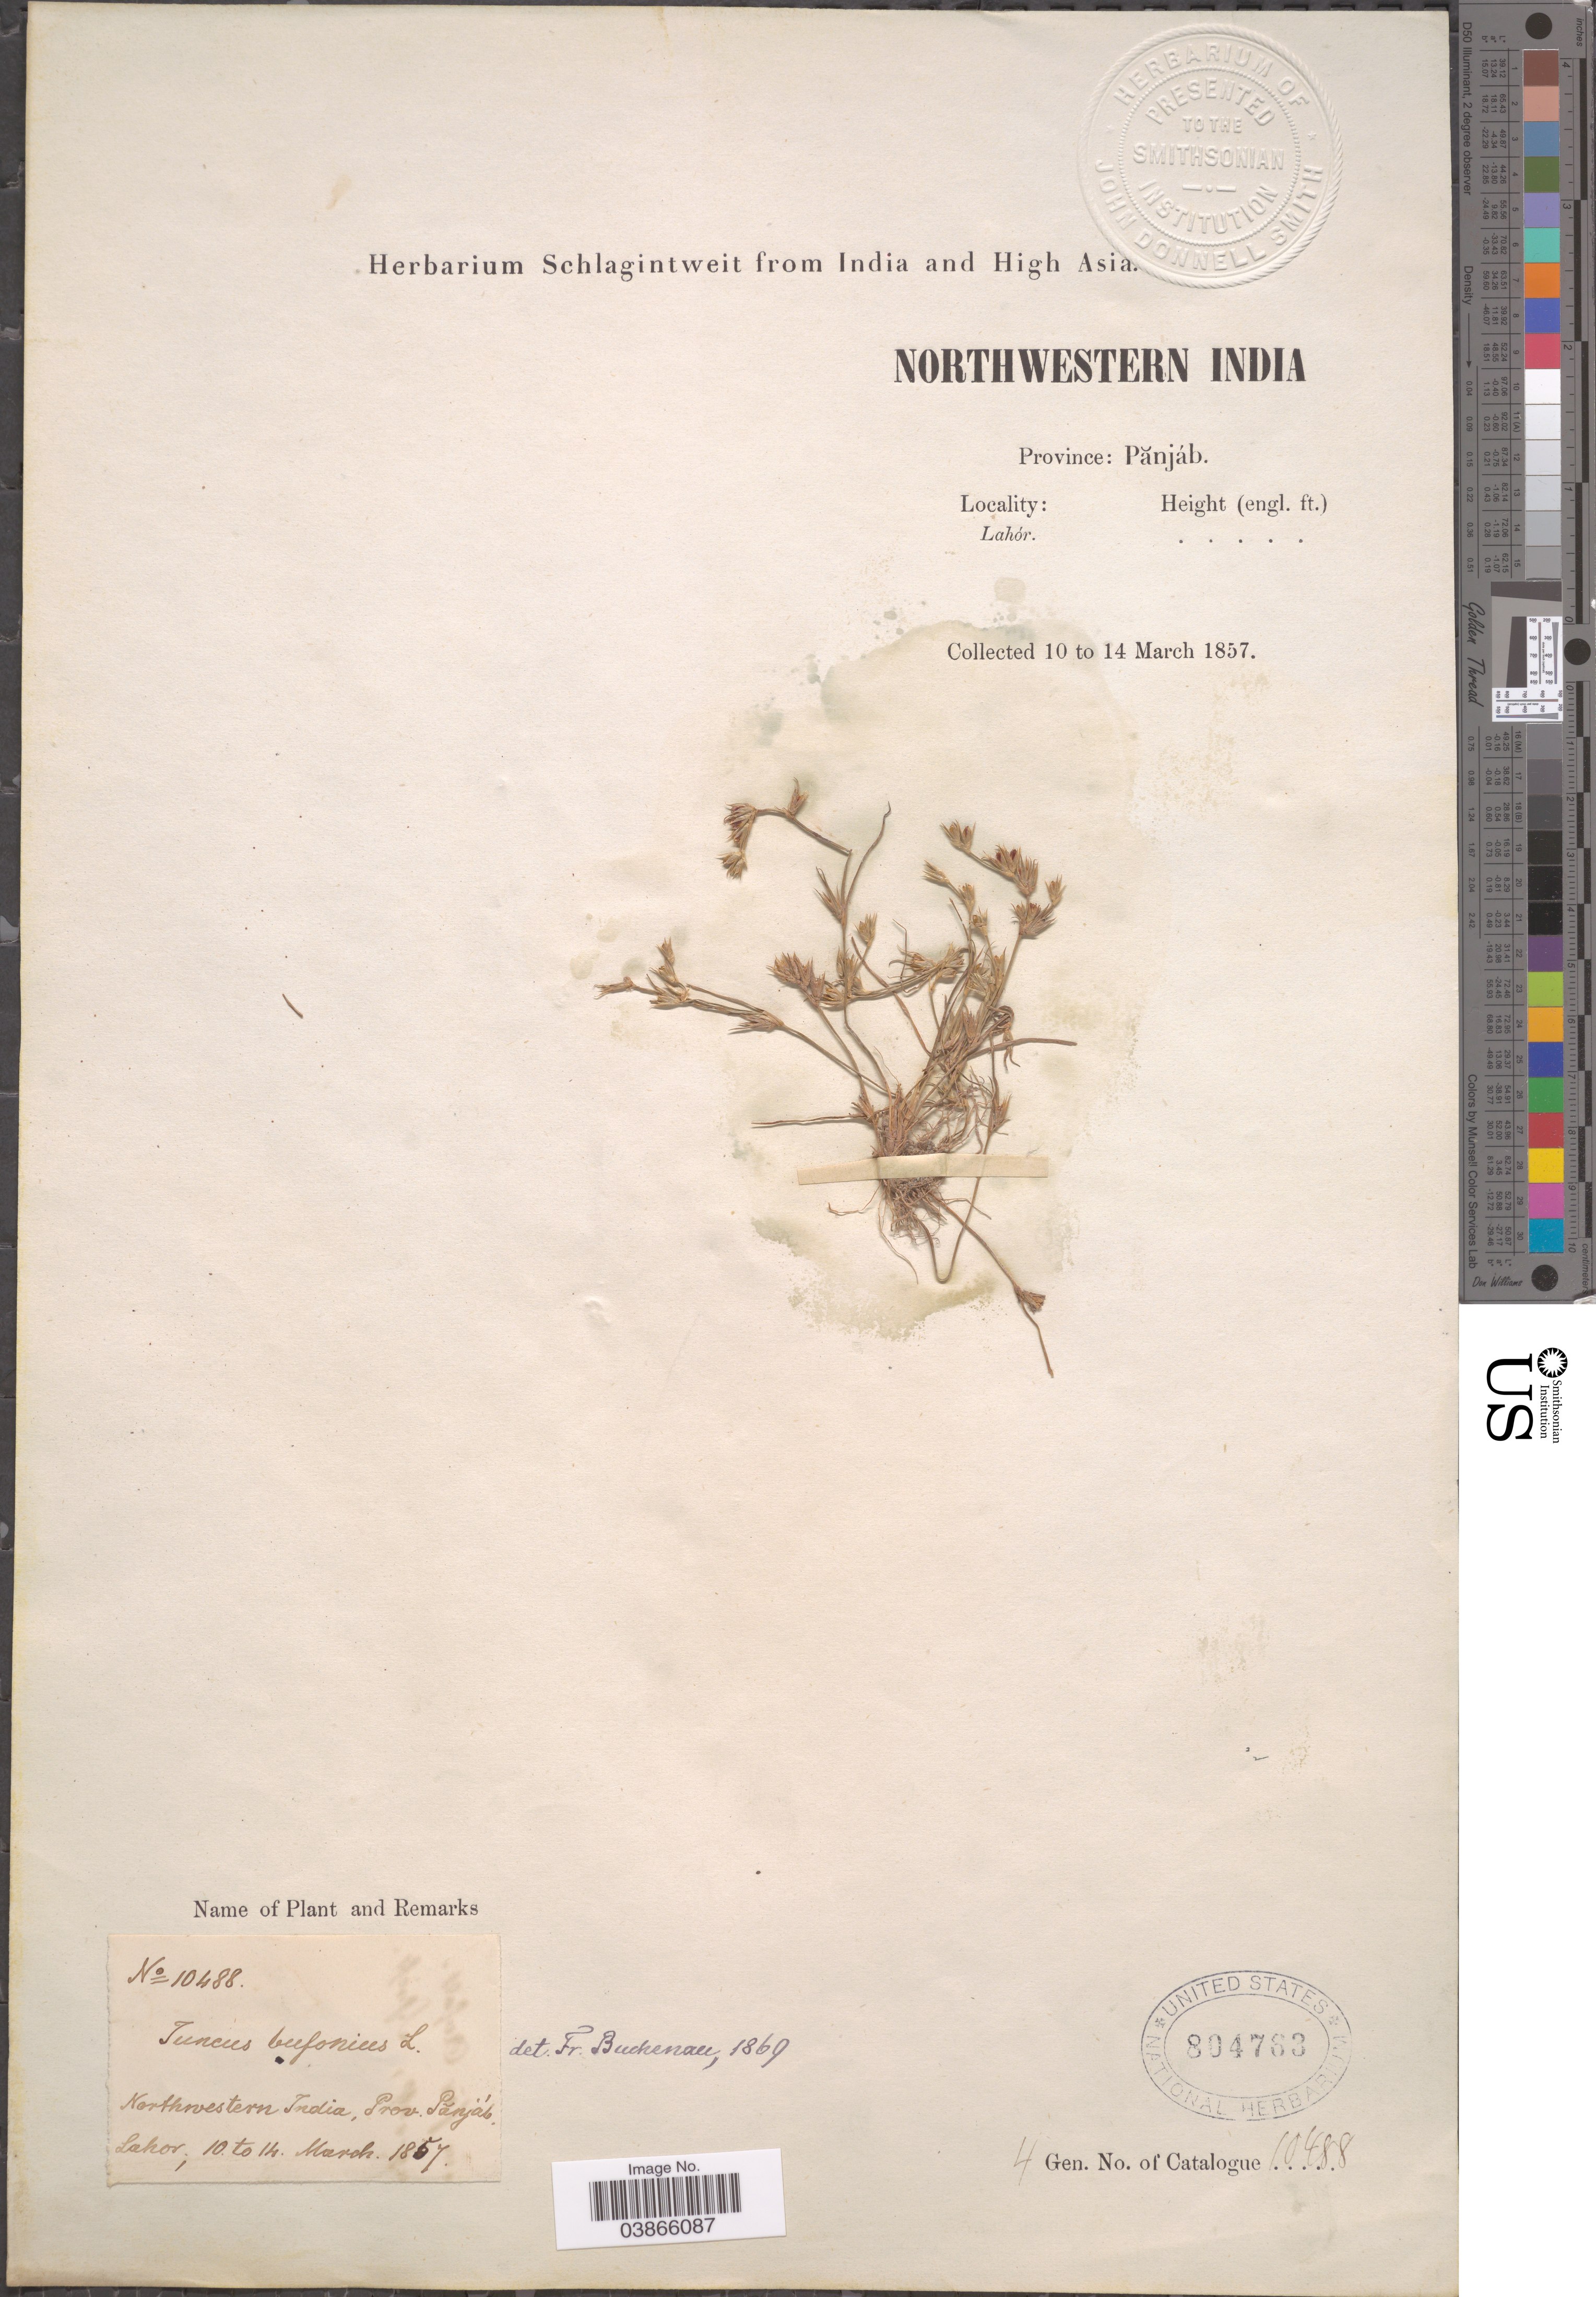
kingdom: Plantae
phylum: Tracheophyta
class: Liliopsida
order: Poales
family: Juncaceae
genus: Juncus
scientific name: Juncus bufonius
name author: L.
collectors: ex herb. Schlagintweit from India and High Asia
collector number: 10488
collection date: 1857-03-10/1857-03-14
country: India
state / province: Punjab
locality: Northwestern India. Lahór. Prov. Panjáb.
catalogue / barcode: US 804763